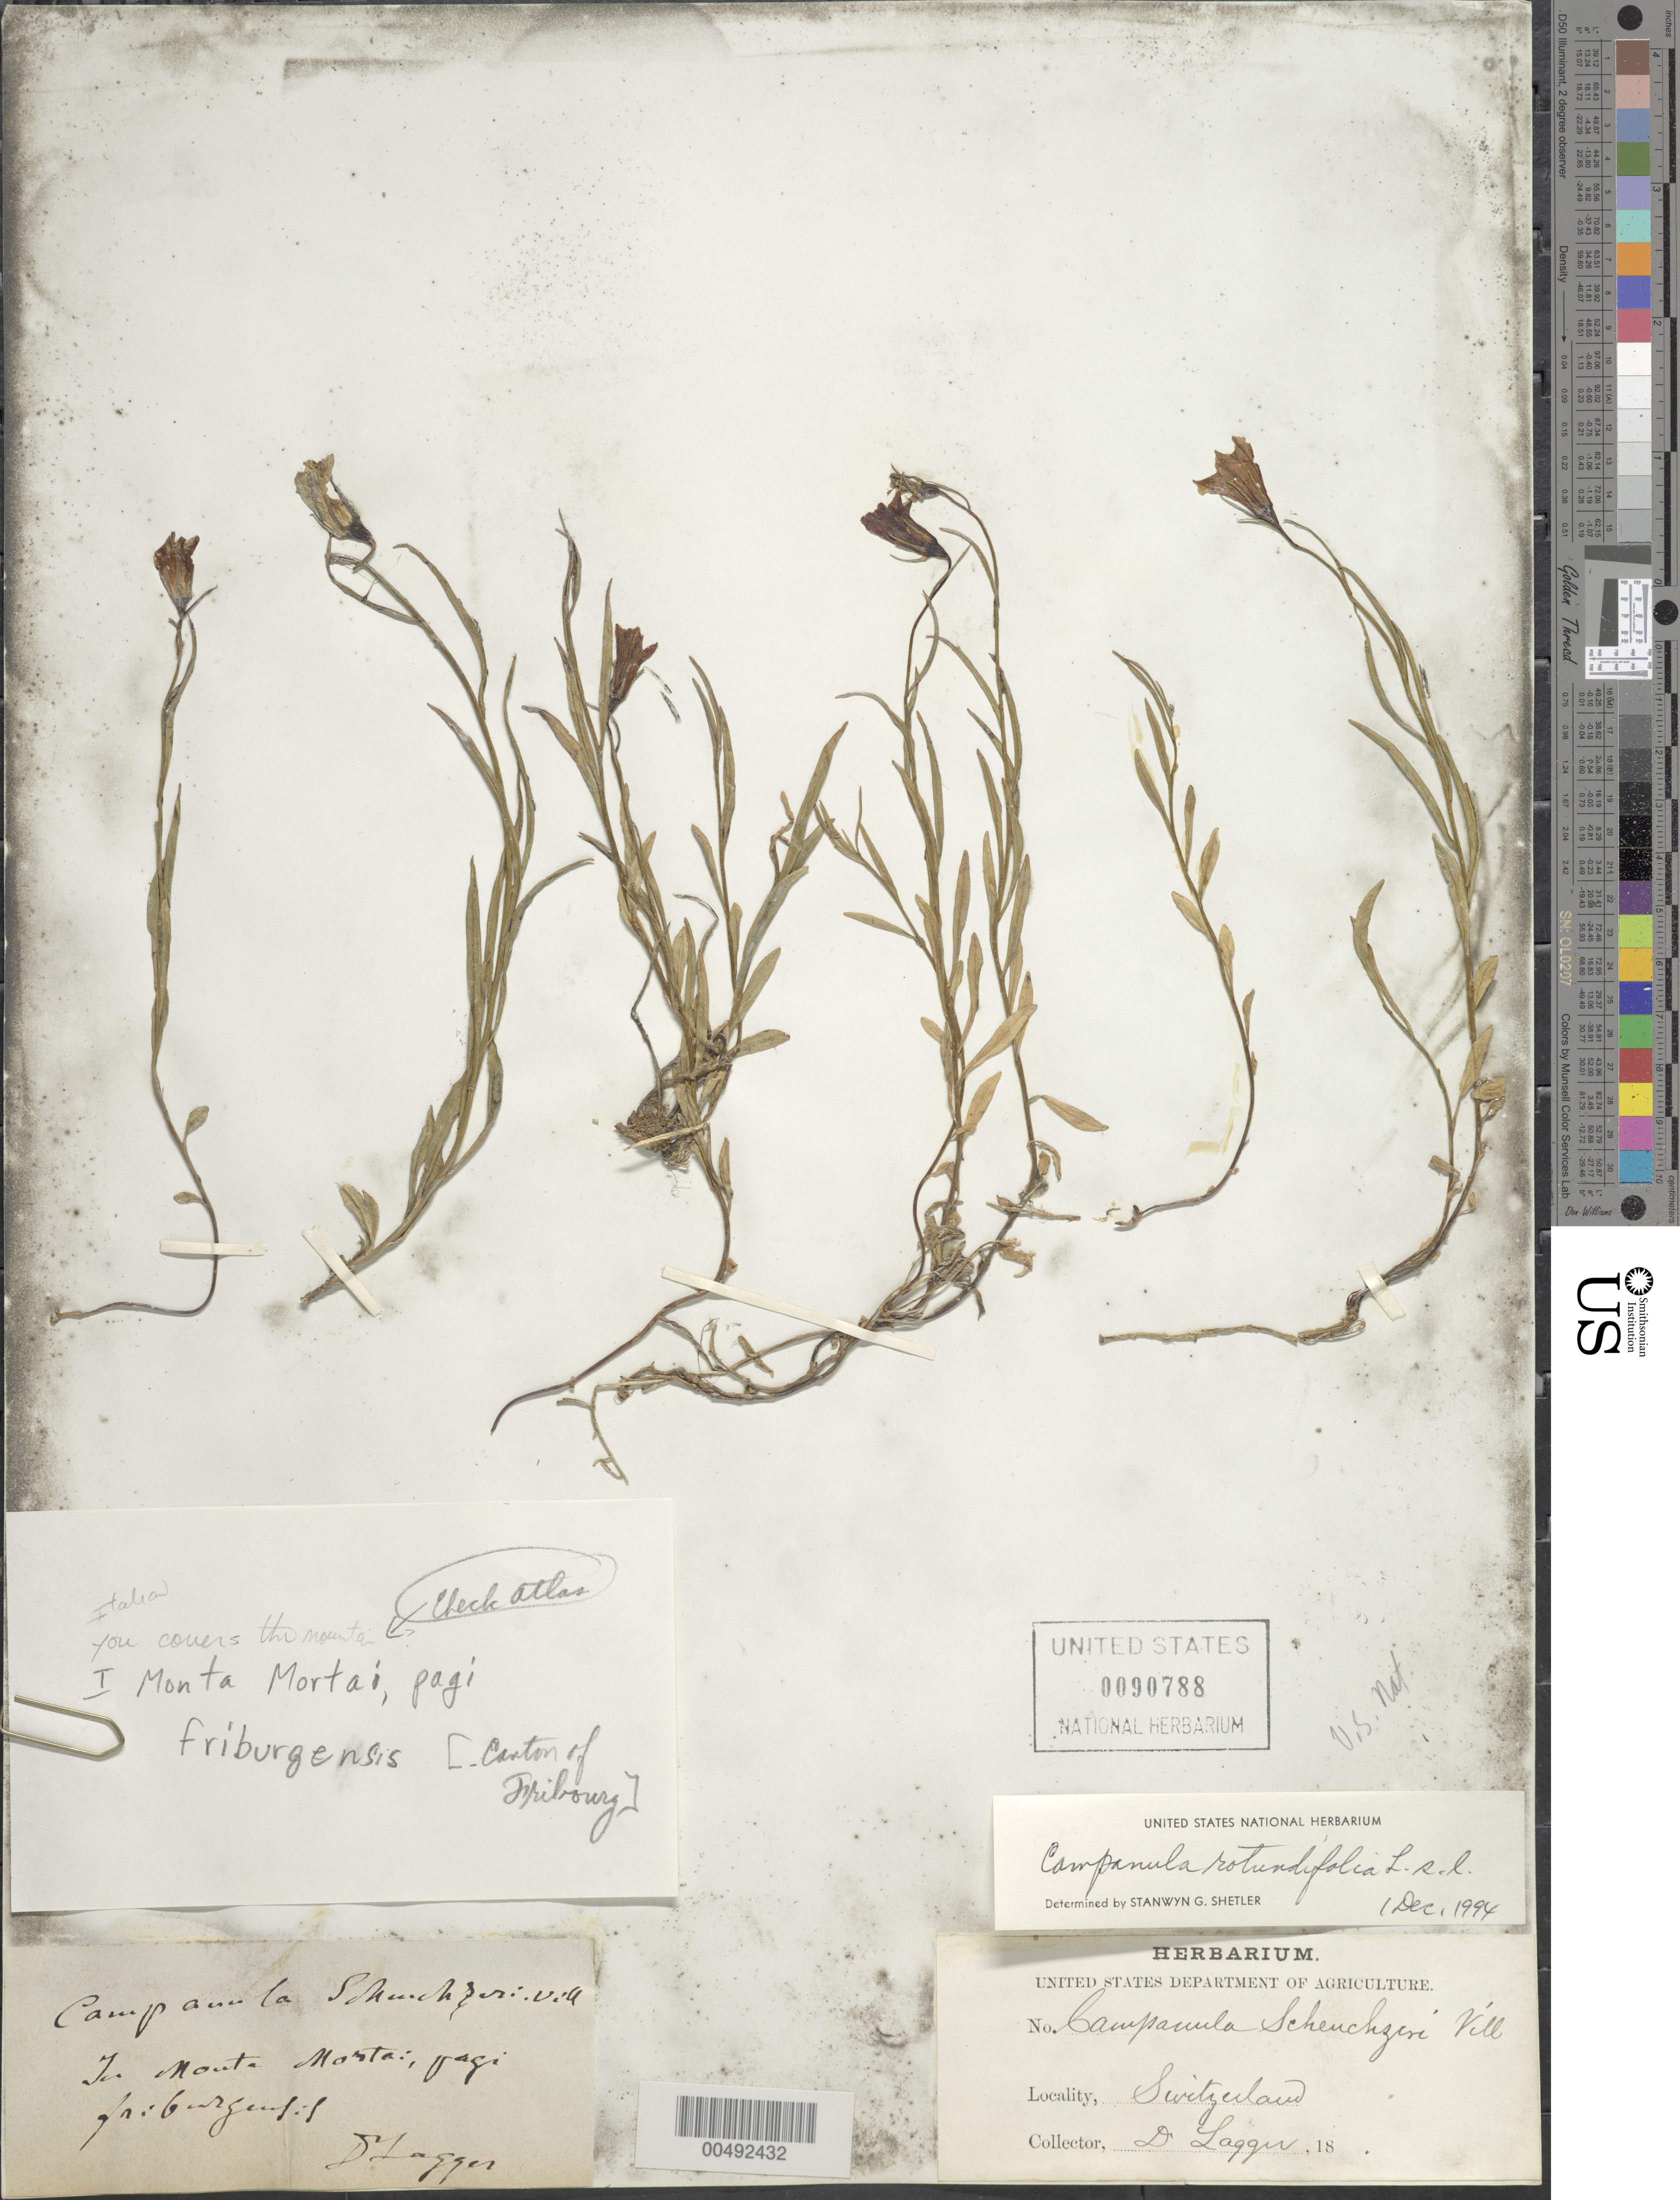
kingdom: Plantae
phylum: Tracheophyta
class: Magnoliopsida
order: Asterales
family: Campanulaceae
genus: Campanula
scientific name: Campanula rotundifolia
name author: L.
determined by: Shetler, Stanwyn G., (US), NMNH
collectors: D. Lagger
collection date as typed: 18--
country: Switzerland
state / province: Fribourg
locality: Pagi Friburgensis [canton of Fribourg]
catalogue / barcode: US 90788